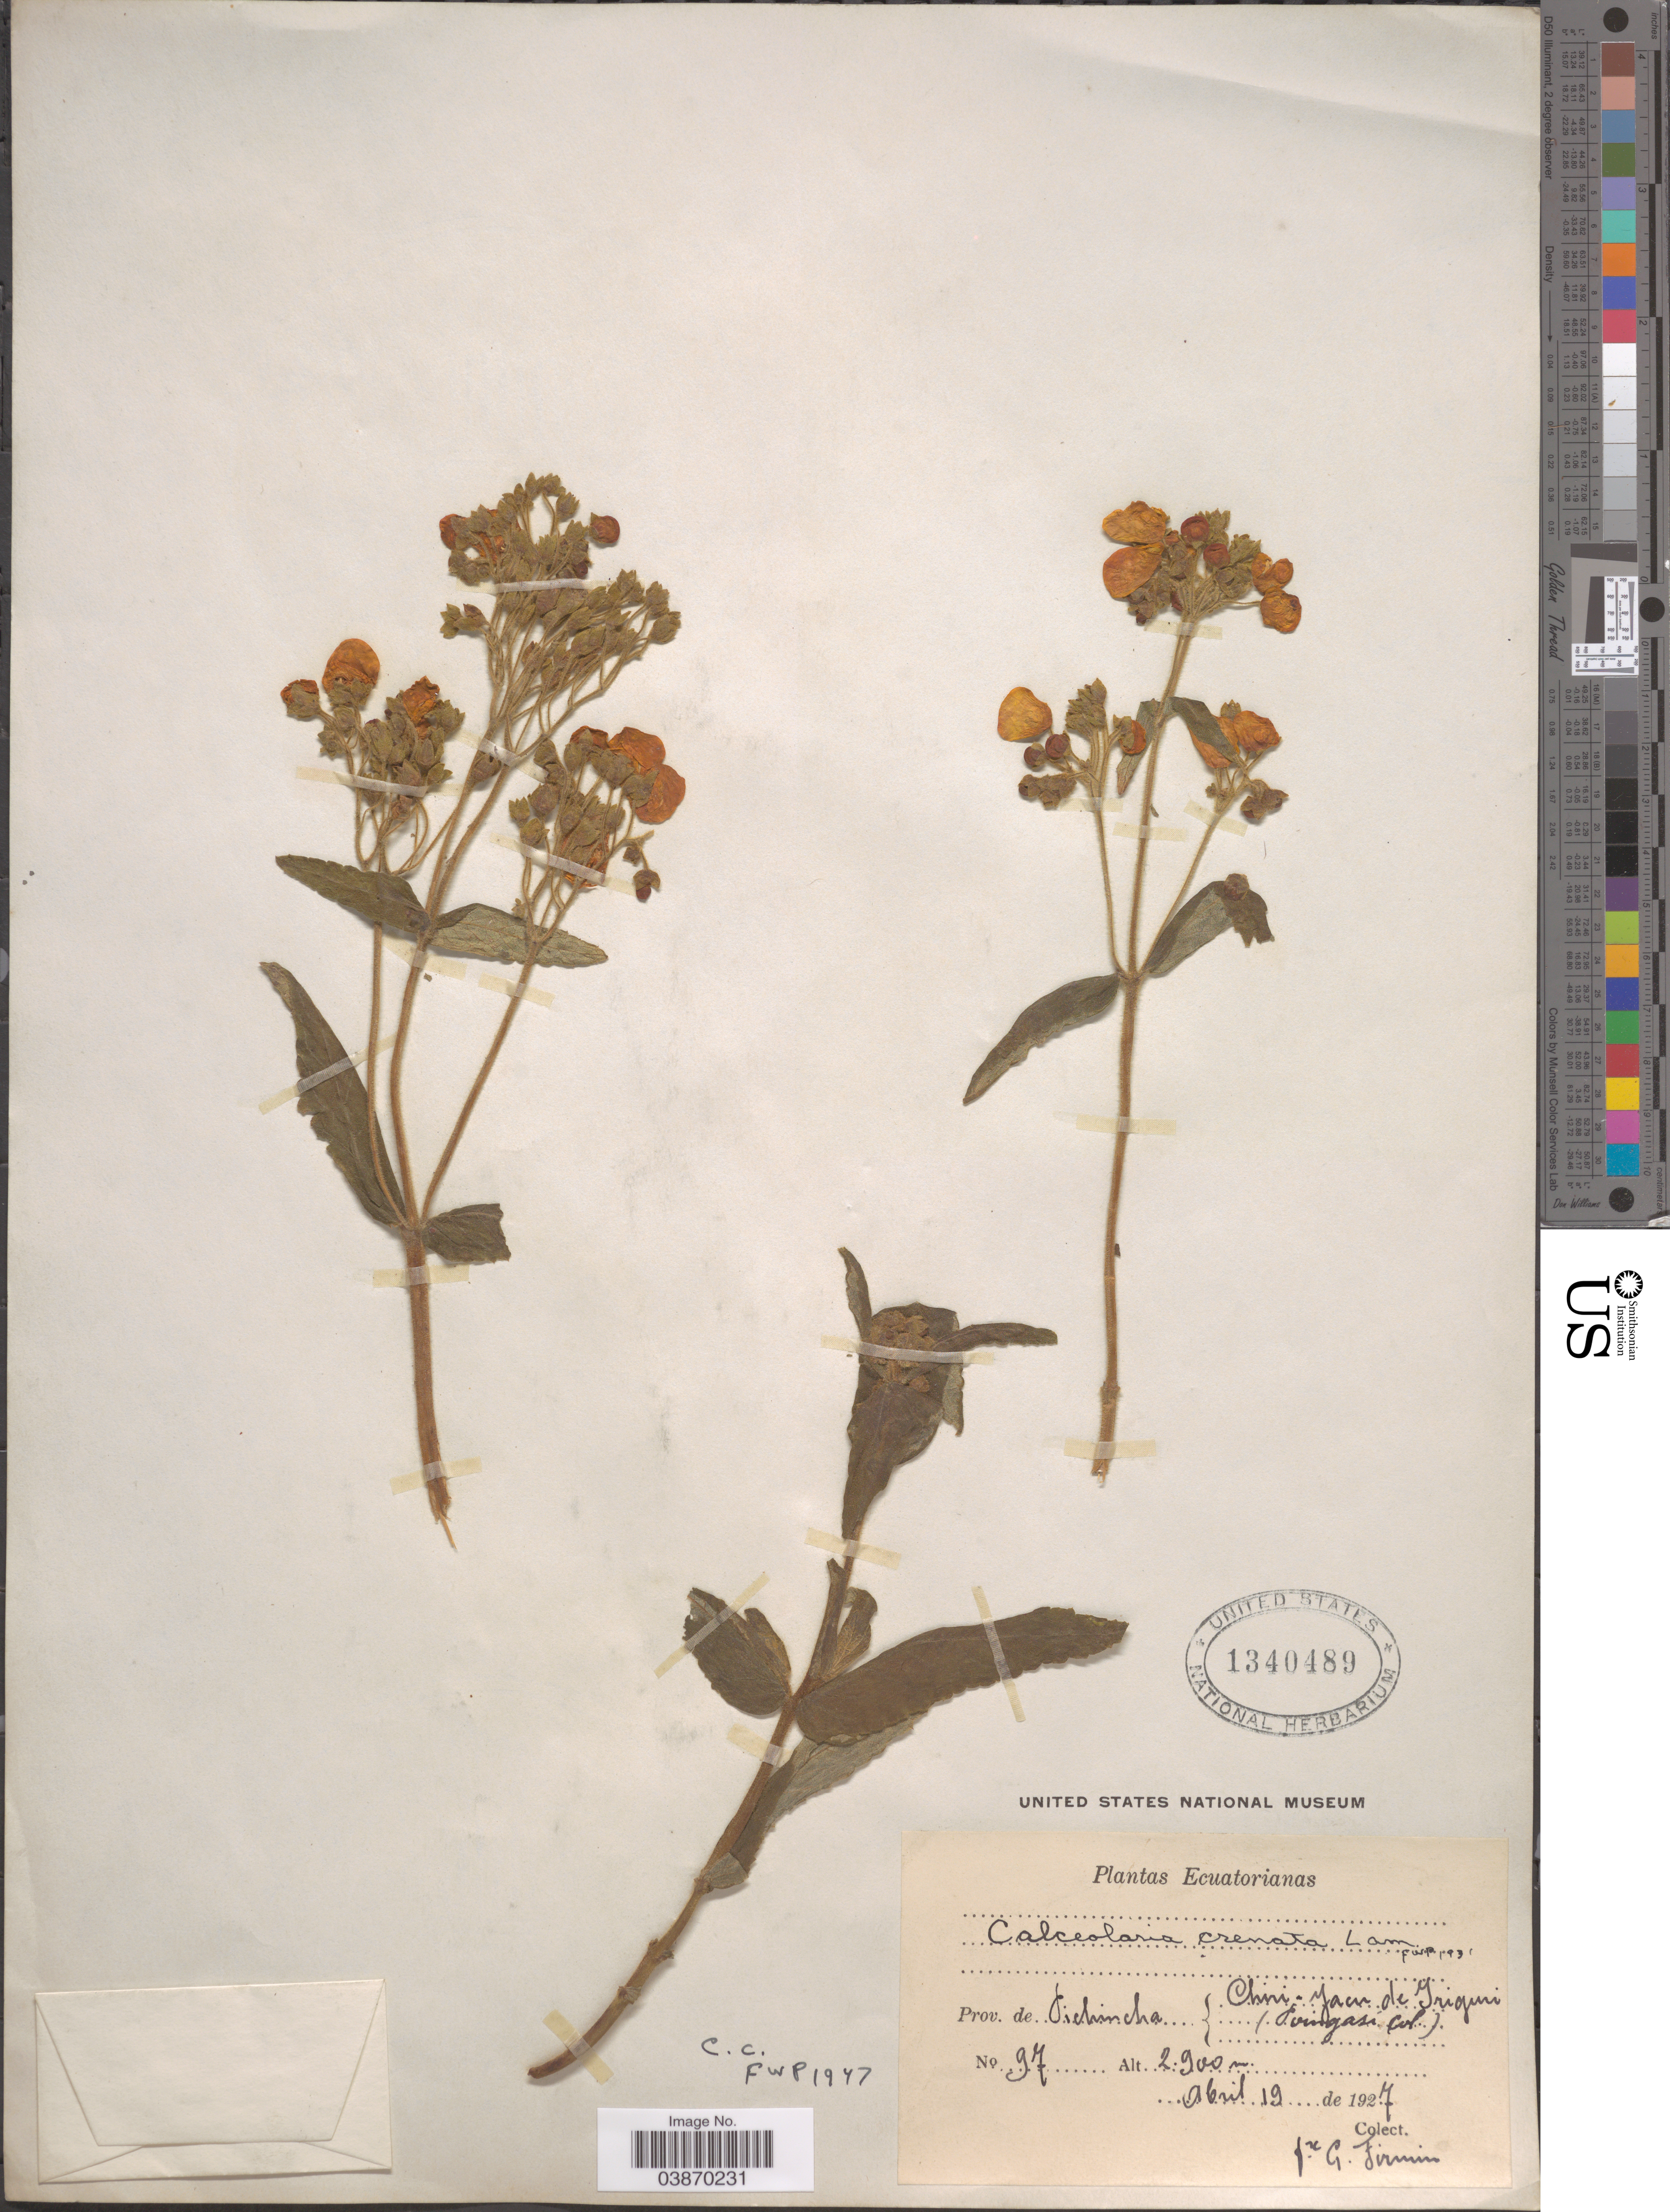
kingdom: Plantae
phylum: Tracheophyta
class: Magnoliopsida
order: Lamiales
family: Calceolariaceae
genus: Calceolaria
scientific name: Calceolaria crenata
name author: Lam.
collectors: F. Firmin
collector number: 97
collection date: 1927-04-19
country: Ecuador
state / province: Pichincha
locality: Chiri-Yacu de Iriguri (Poingasi col.).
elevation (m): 2900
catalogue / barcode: US 1340489